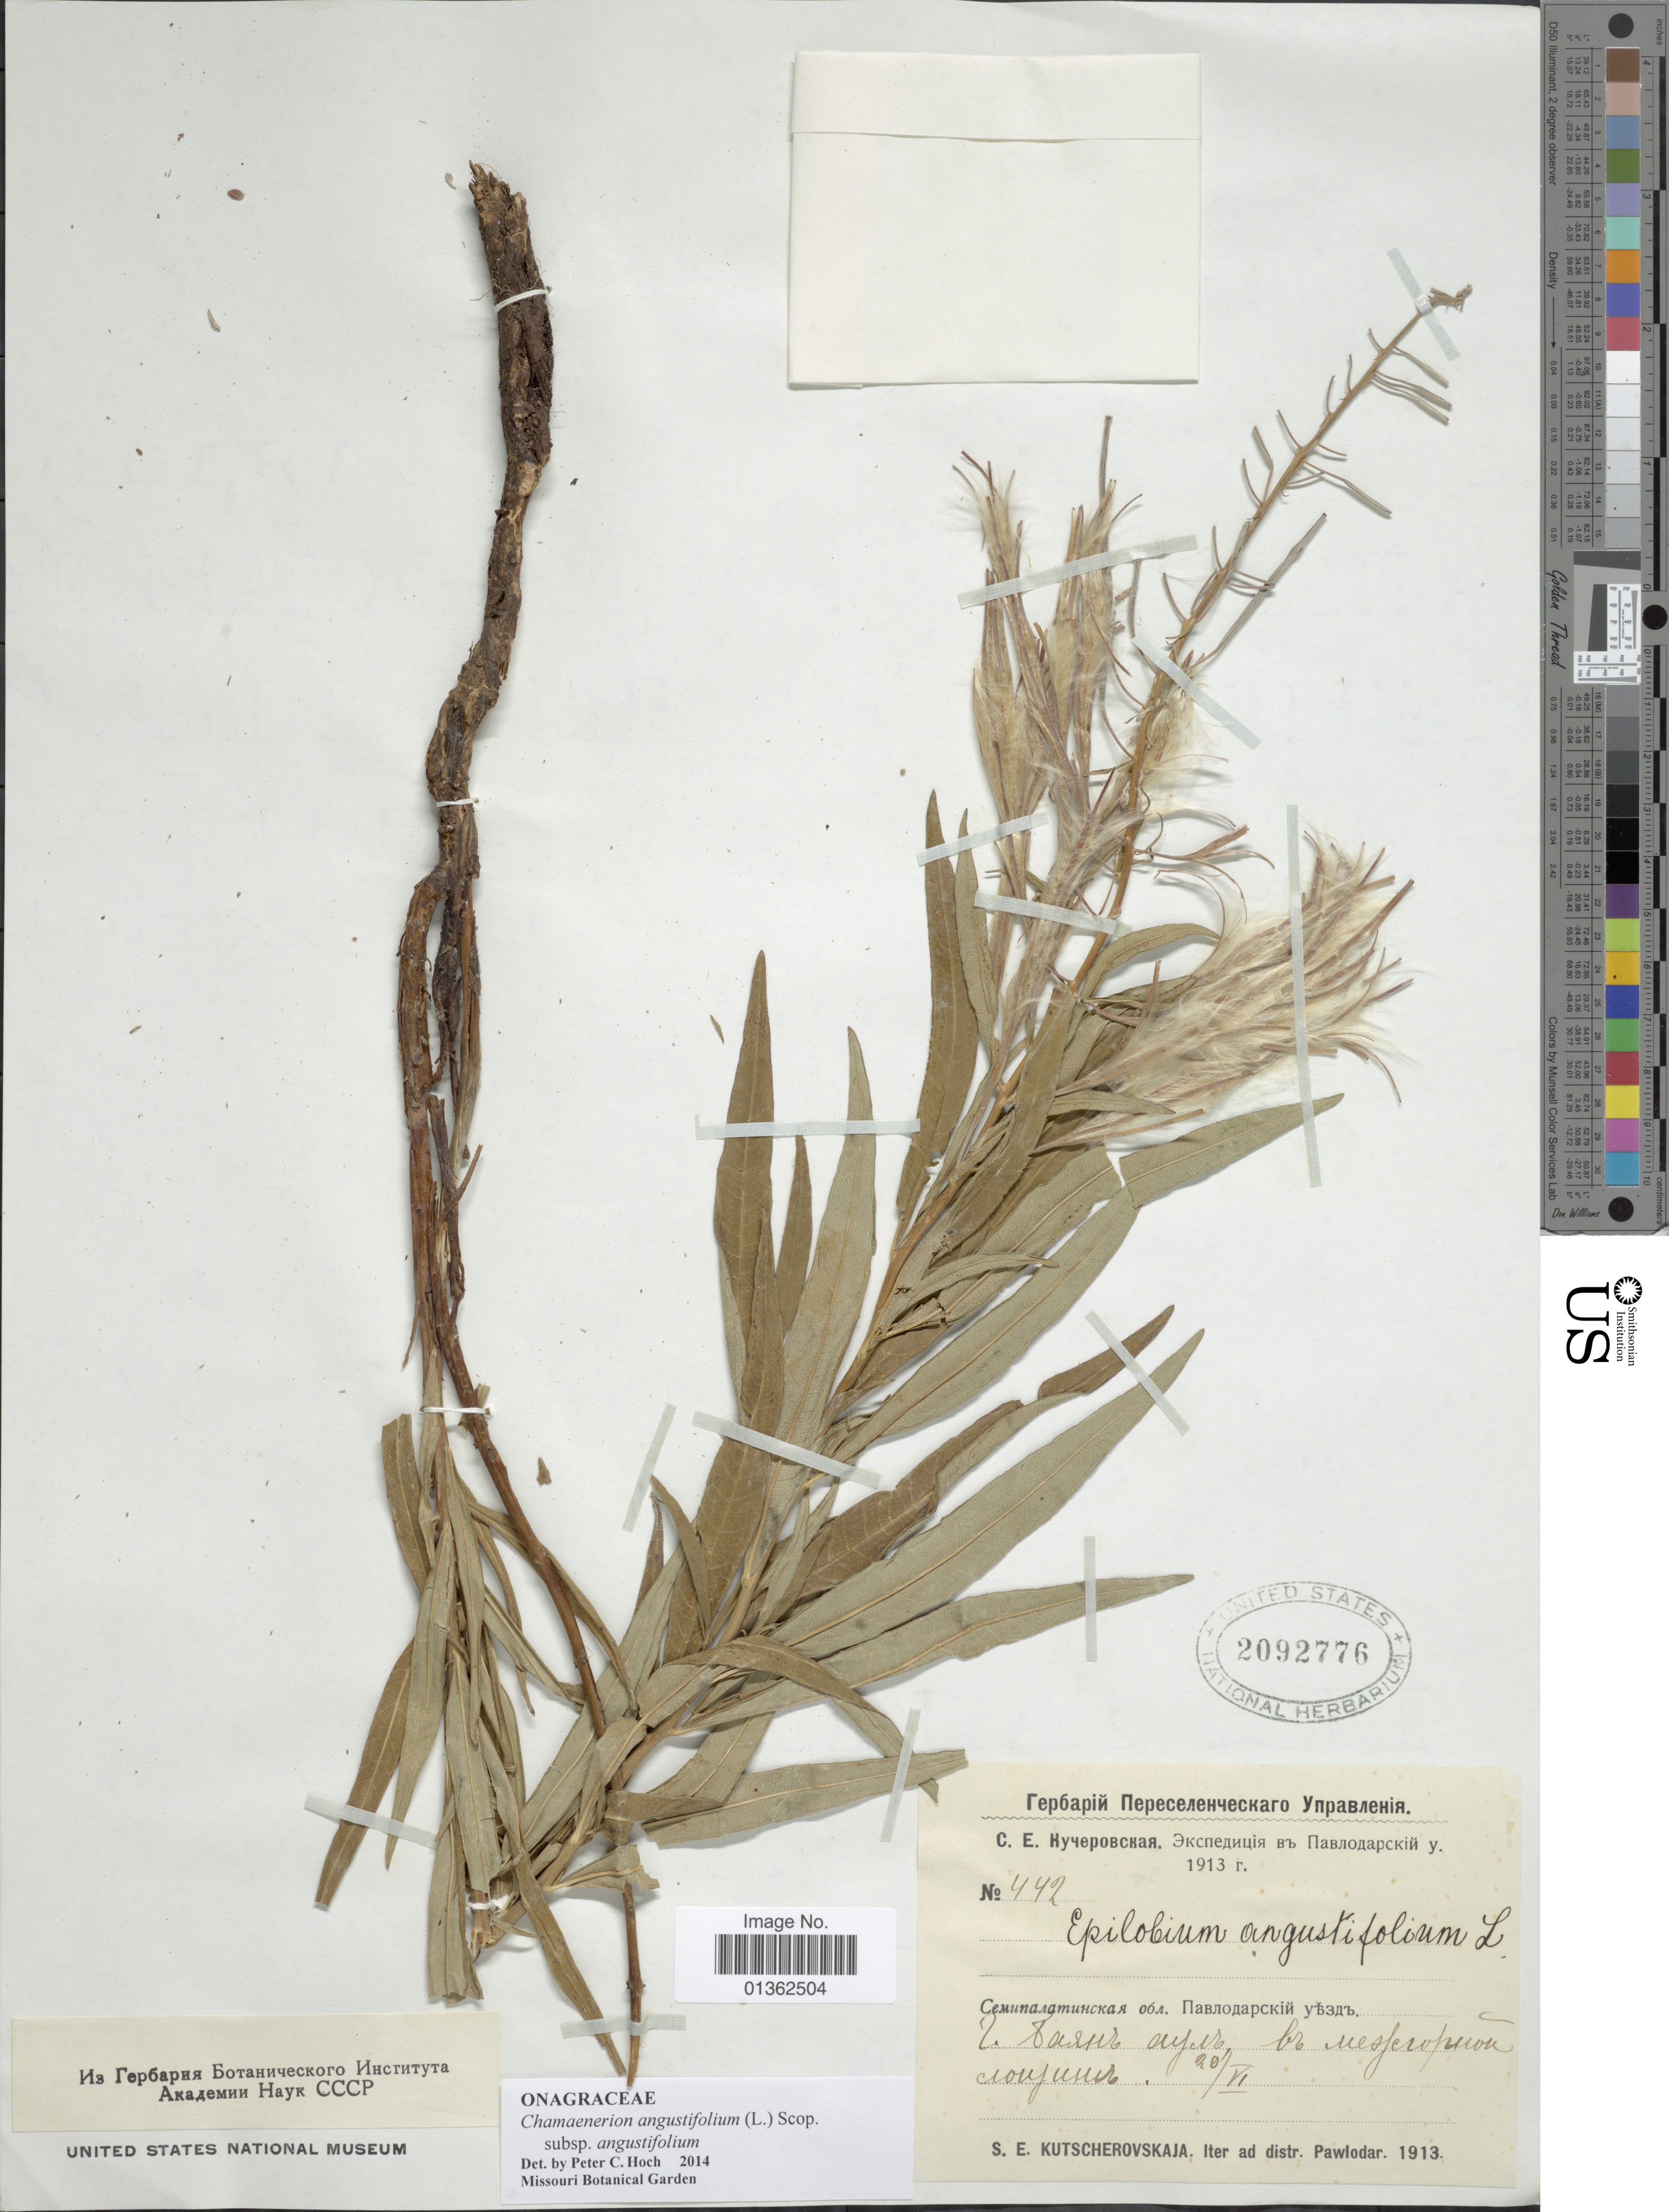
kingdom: Plantae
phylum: Tracheophyta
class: Magnoliopsida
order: Myrtales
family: Onagraceae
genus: Chamaenerion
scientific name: Chamaenerion angustifolium subsp. angustifolium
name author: (L.) Scop.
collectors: S. Kutscherovskaja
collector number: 442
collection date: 1913-06-29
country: Kazakhstan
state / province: Paylodar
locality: Pawlodar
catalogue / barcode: US 2092776